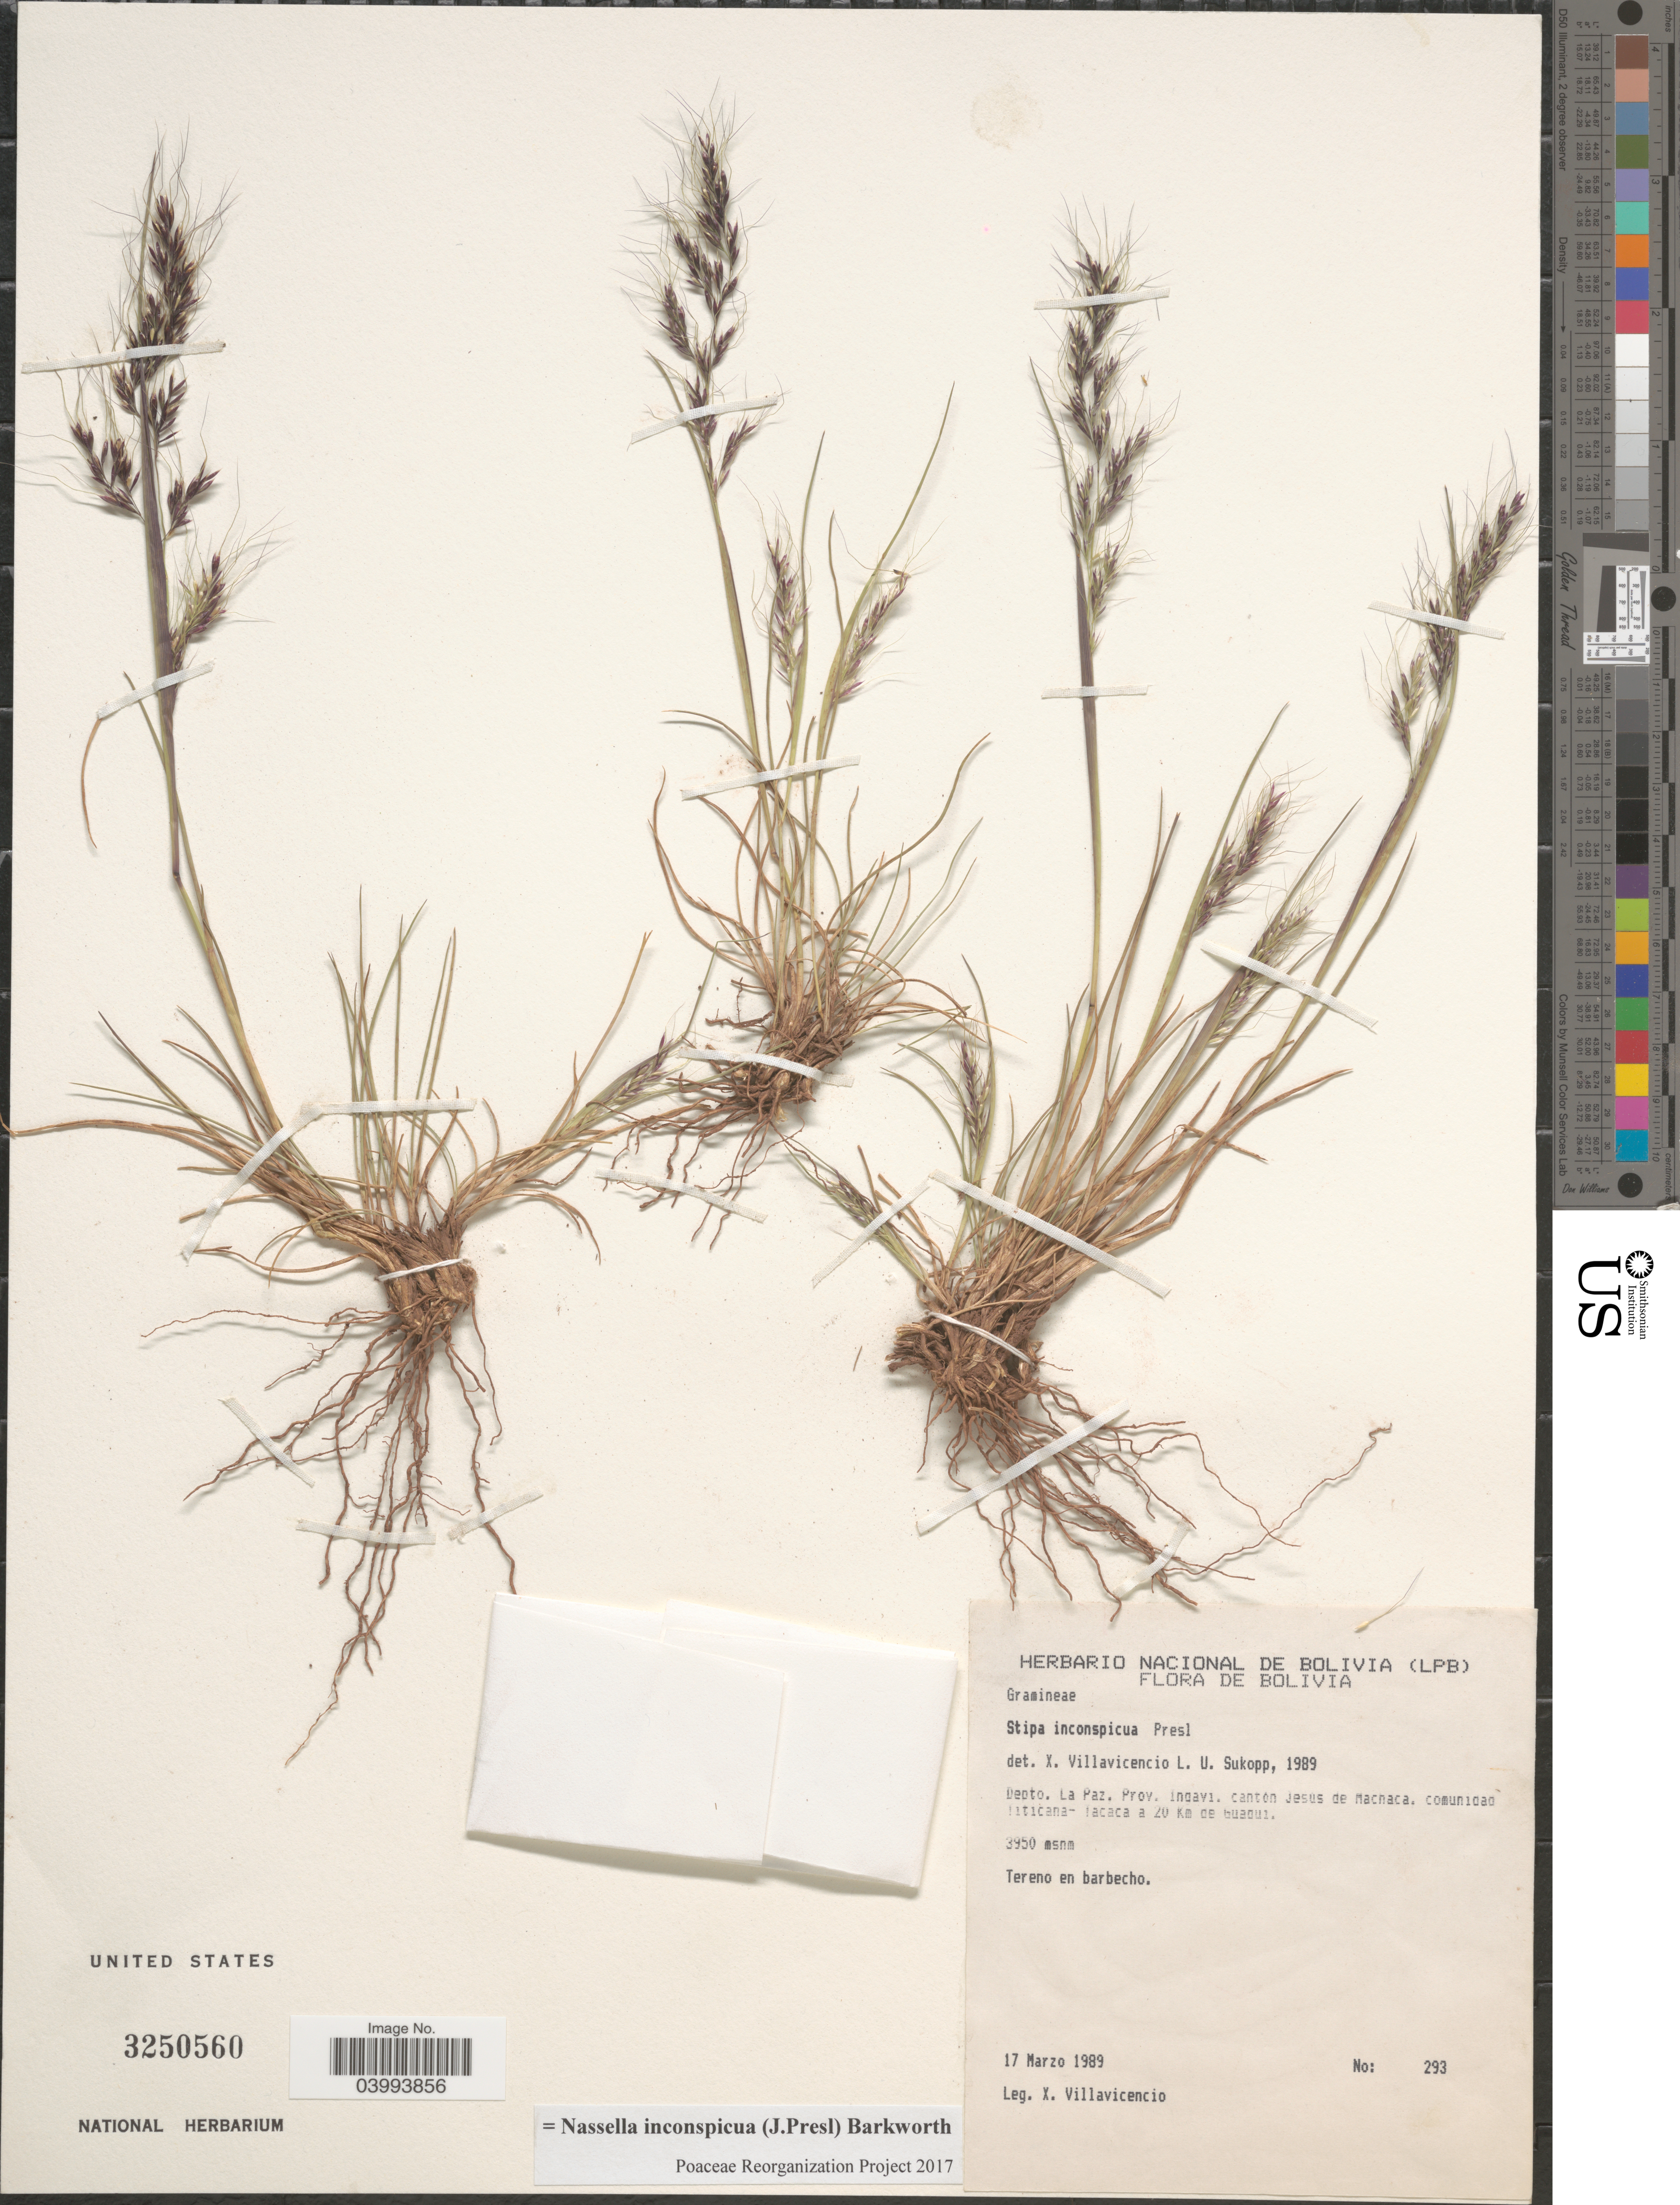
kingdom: Plantae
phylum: Tracheophyta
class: Liliopsida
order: Poales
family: Poaceae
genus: Nassella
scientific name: Nassella inconspicua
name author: (J. Presl) Barkworth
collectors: X. Villavicencio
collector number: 293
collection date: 1989-03-17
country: Bolivia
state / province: La Paz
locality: Depto. La Paz. Prov. Indavi, cCantón Jesús de Machaca, comunidad Titicana-Tacaca a 20 Km de Guaqui.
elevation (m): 3950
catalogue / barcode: US 3250560